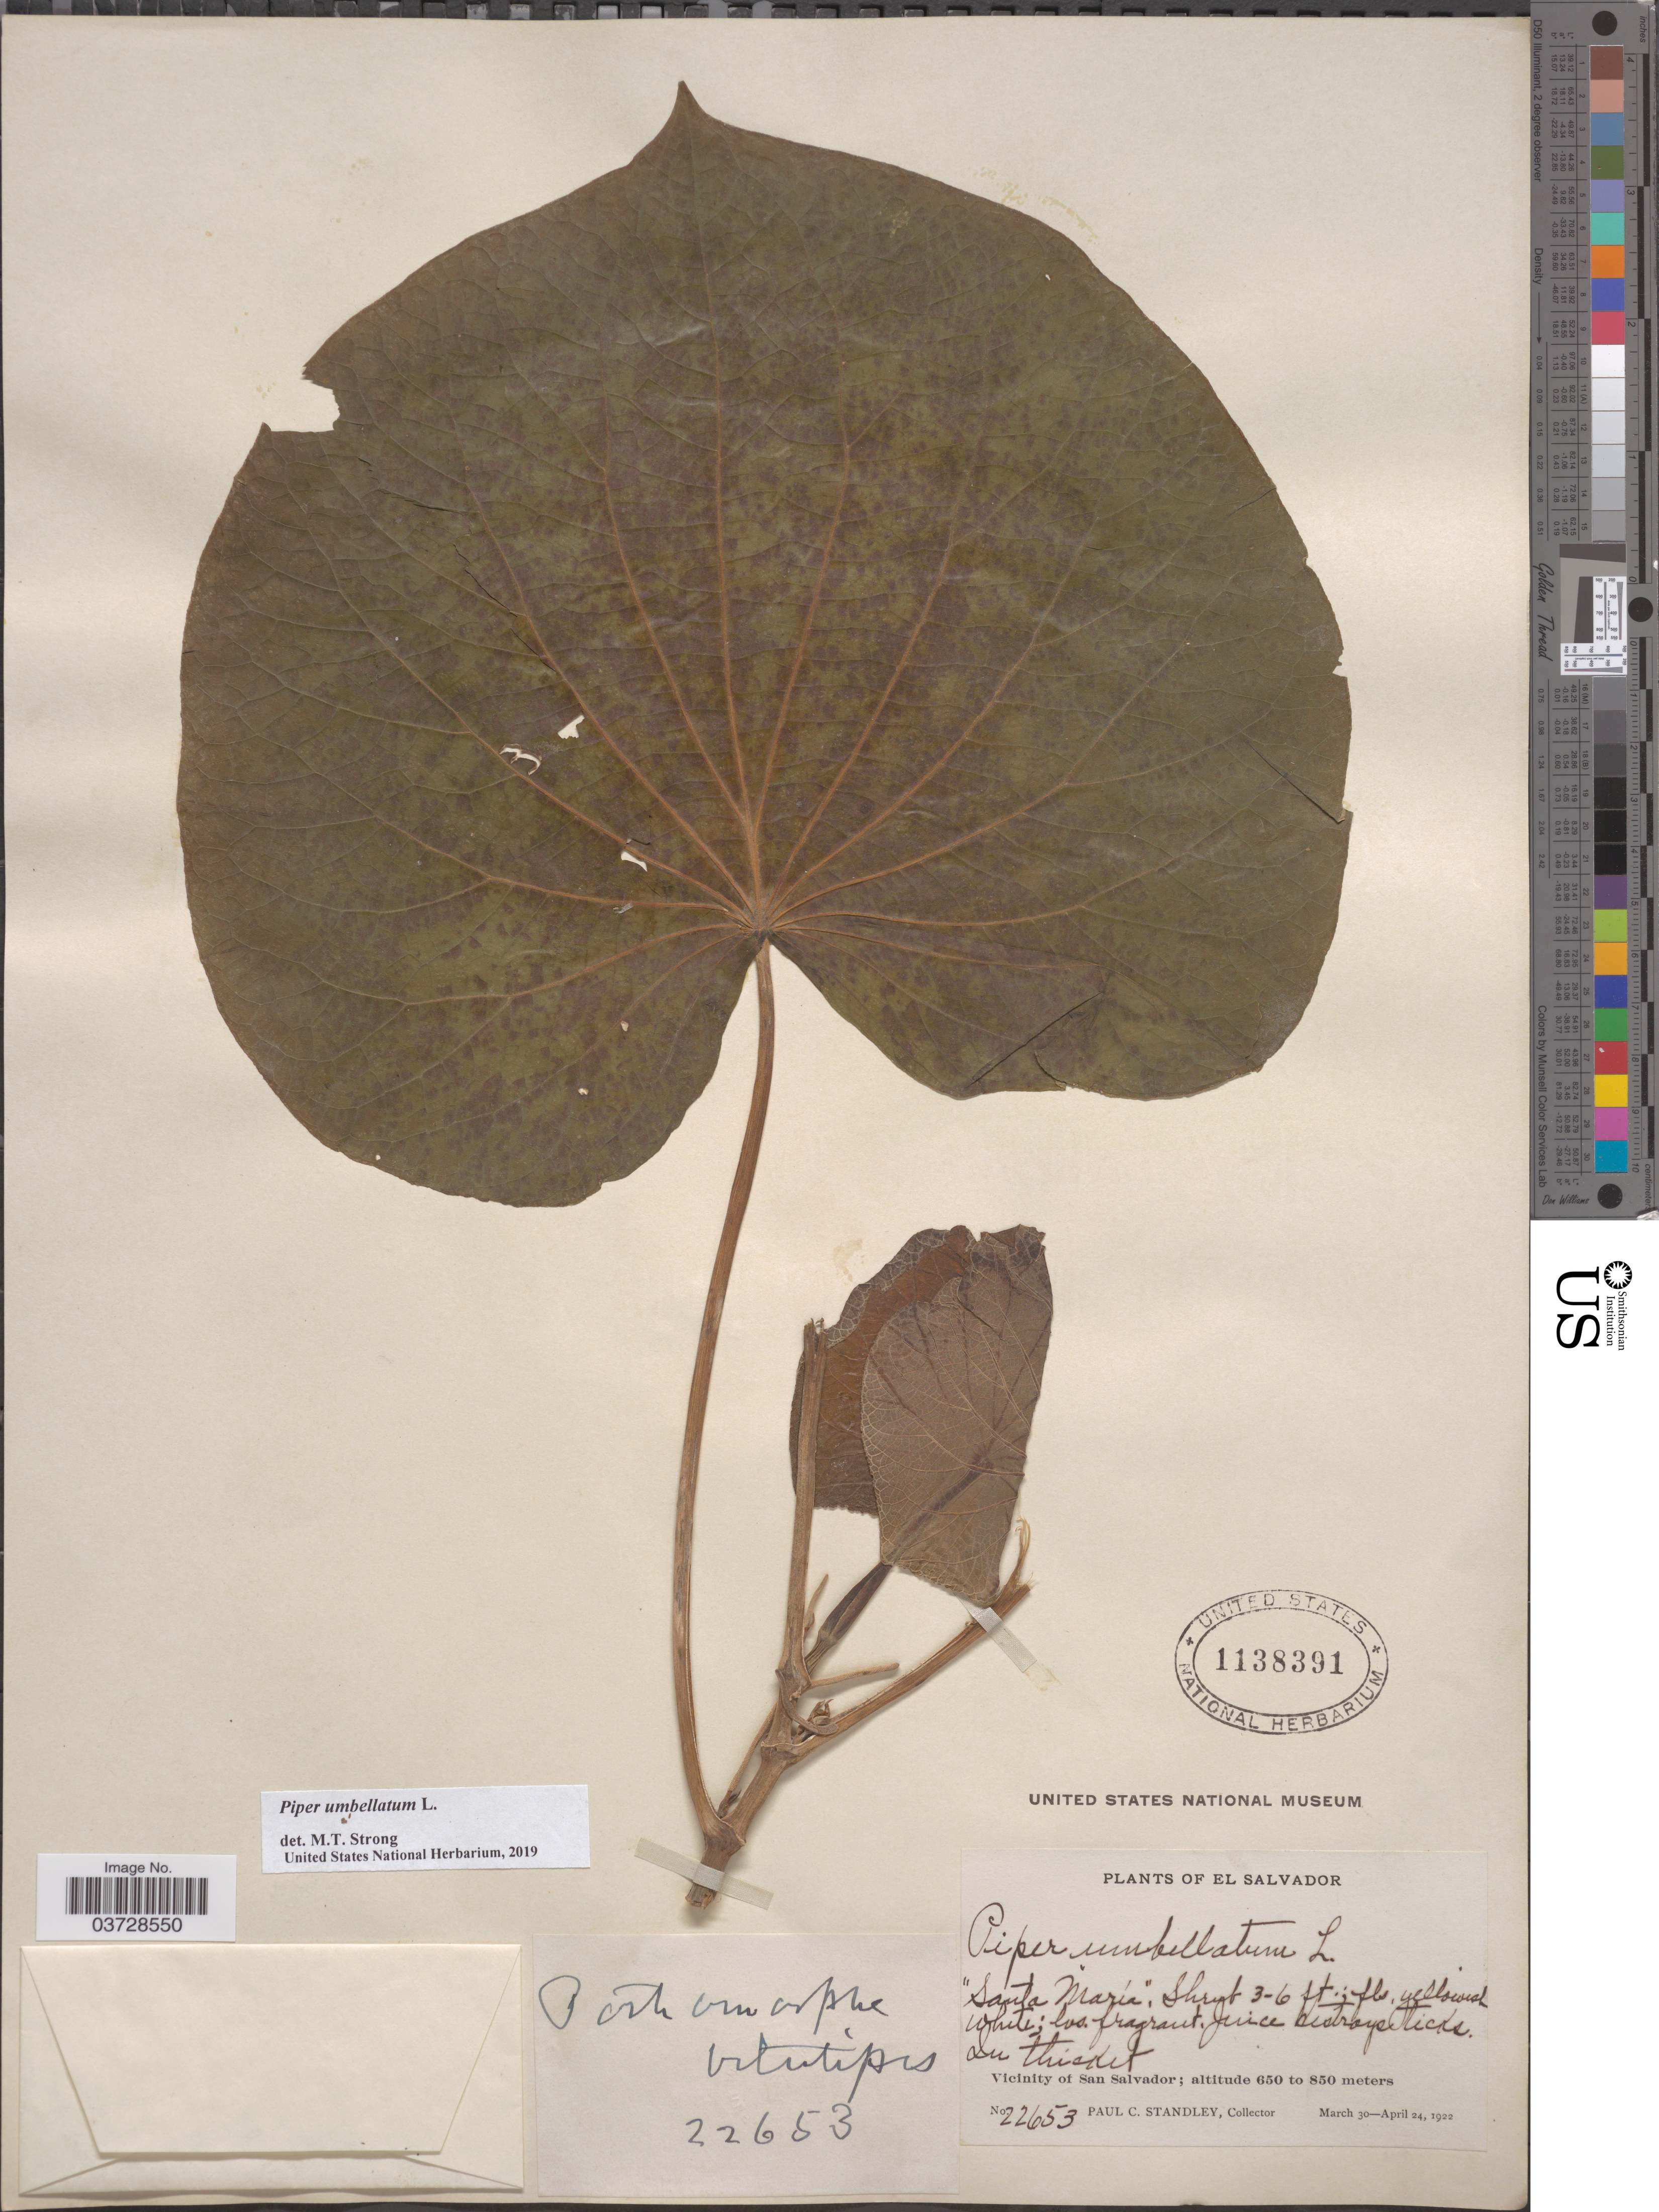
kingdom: Plantae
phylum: Tracheophyta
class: Magnoliopsida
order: Piperales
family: Piperaceae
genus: Piper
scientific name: Piper umbellatum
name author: L.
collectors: P. C. Standley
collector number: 22653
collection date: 1922-03-30/1922-04-24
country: El Salvador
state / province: San Salvador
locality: Santa María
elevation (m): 650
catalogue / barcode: US 1138391